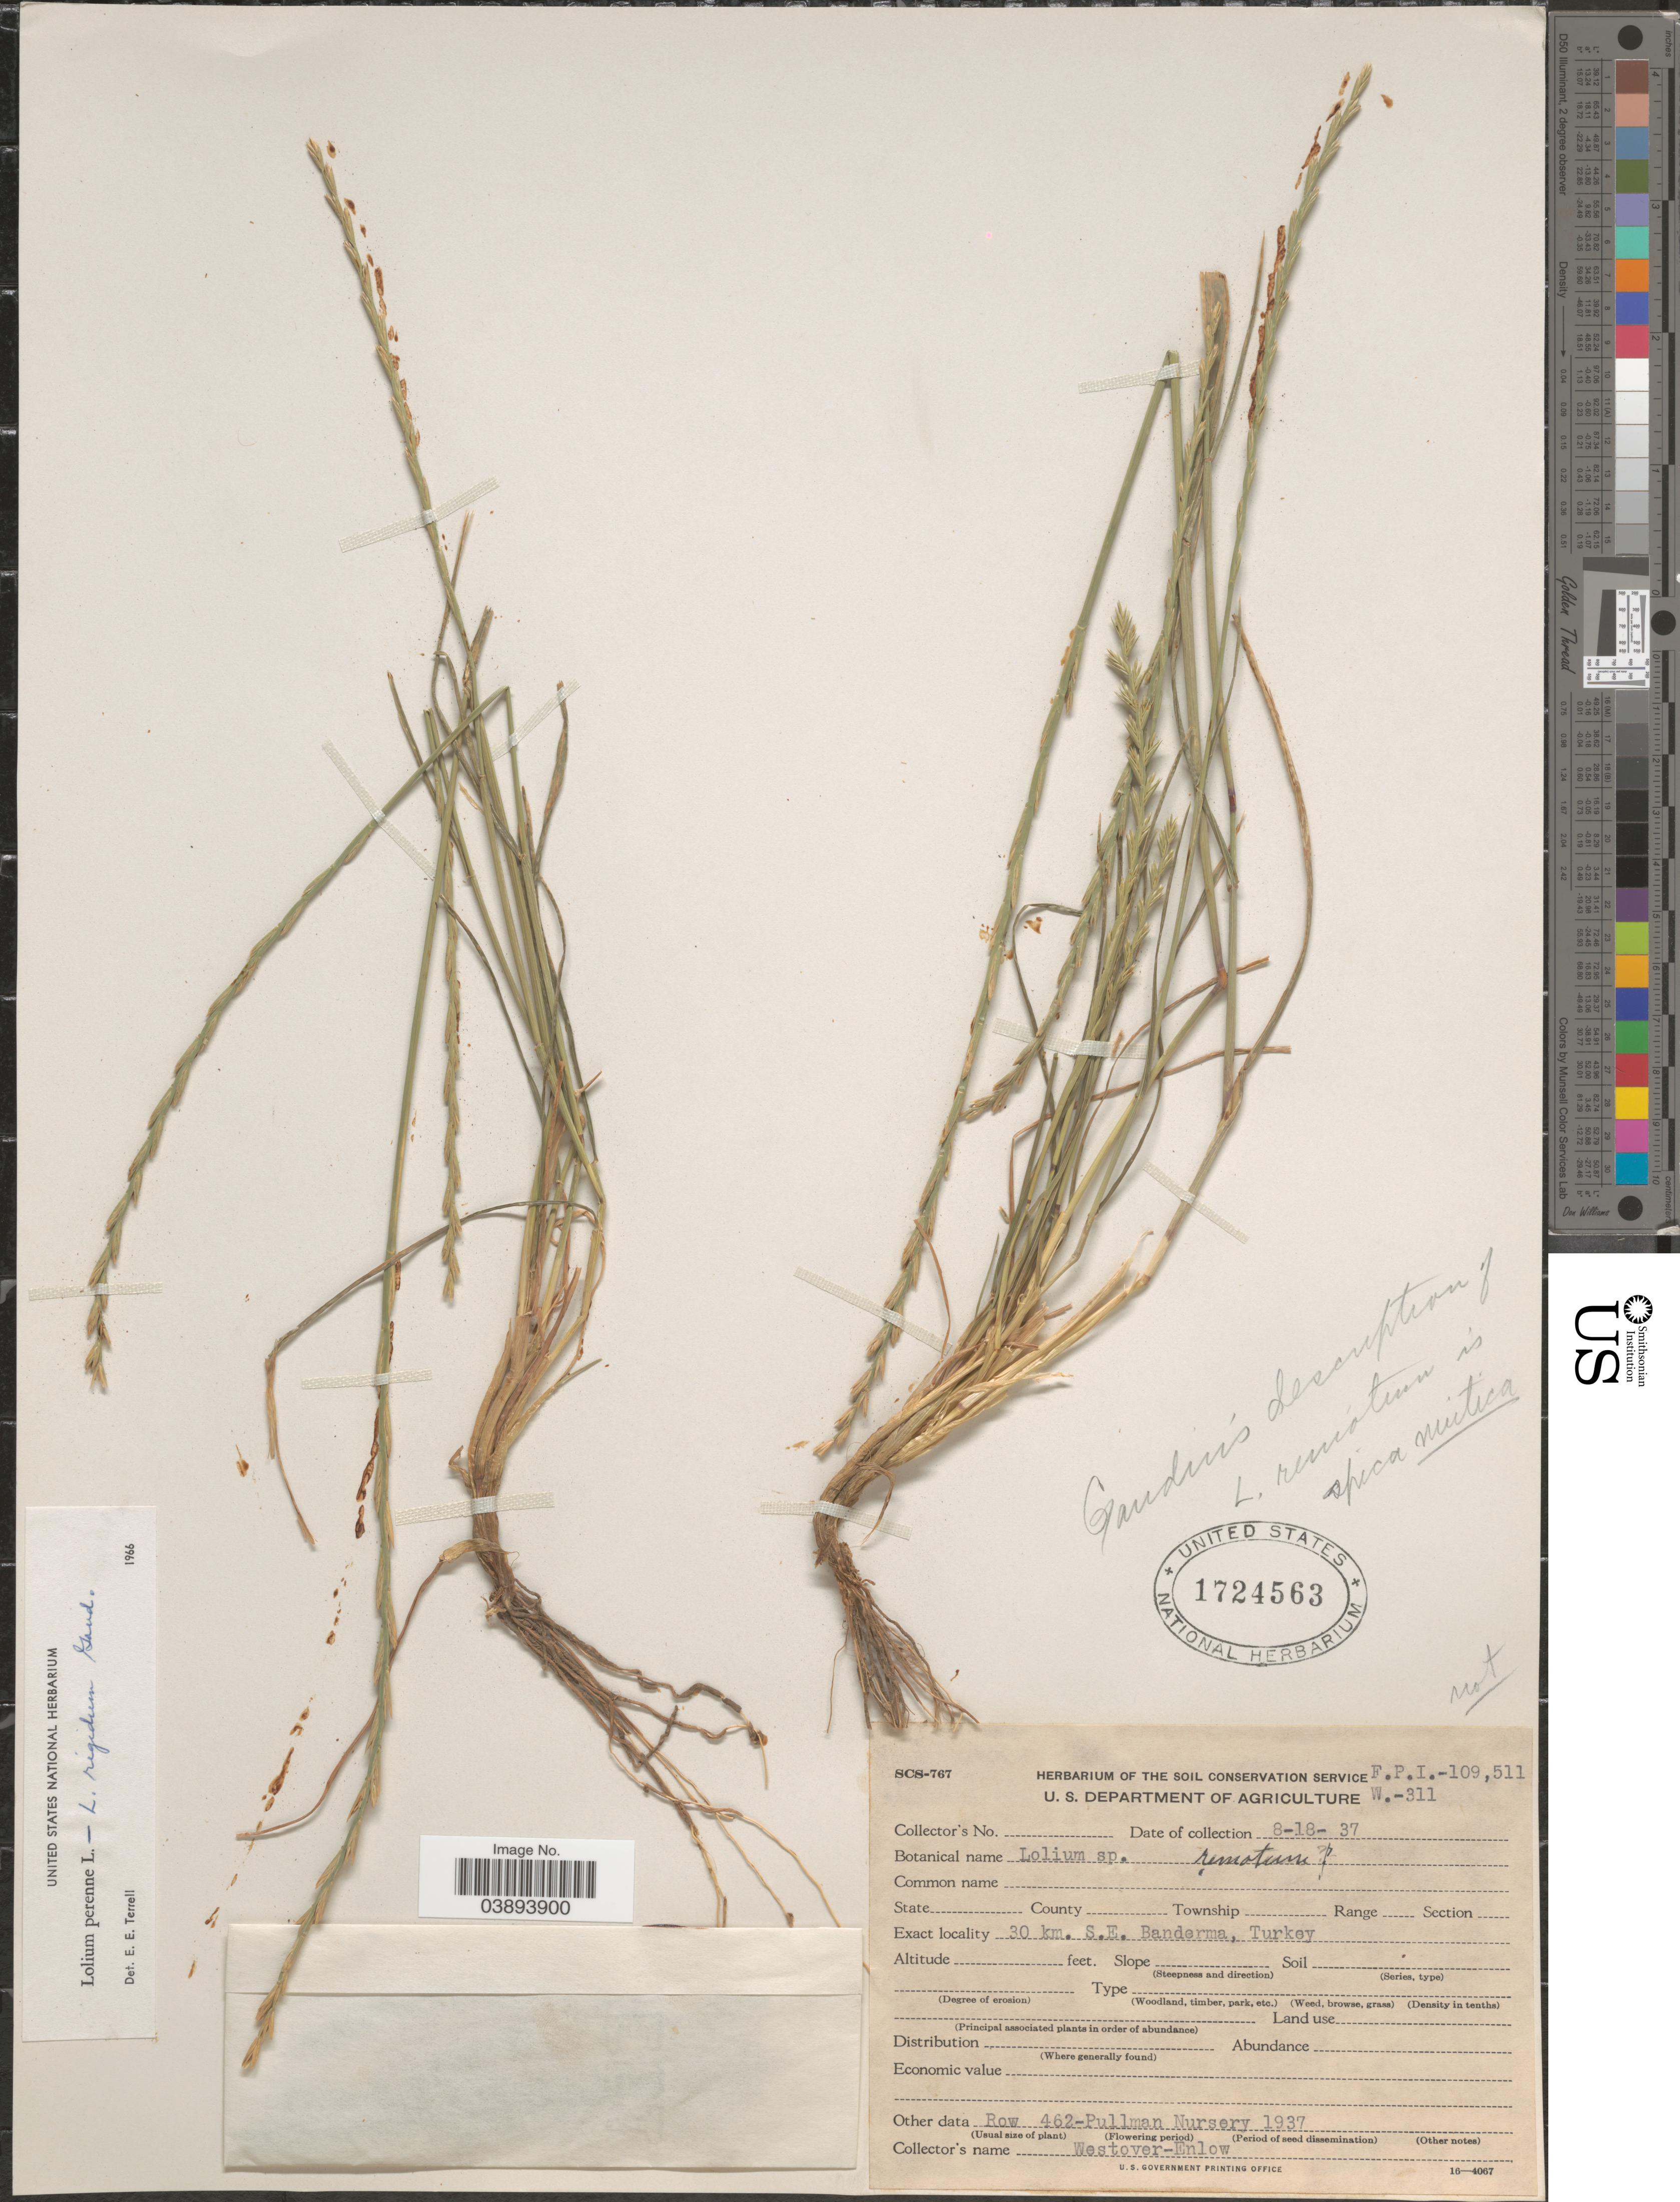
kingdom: Plantae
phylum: Tracheophyta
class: Liliopsida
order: Poales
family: Poaceae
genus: Lolium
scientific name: Lolium sp.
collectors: Westover & Enlow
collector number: FPI-109511/W-311 ?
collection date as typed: Transcribed d/m/y: 18/8/37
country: Turkey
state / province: Balikesir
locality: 30 km. S.E. Banderma. Row 462 - Pullman Nursery 1937.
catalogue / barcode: US 1724563